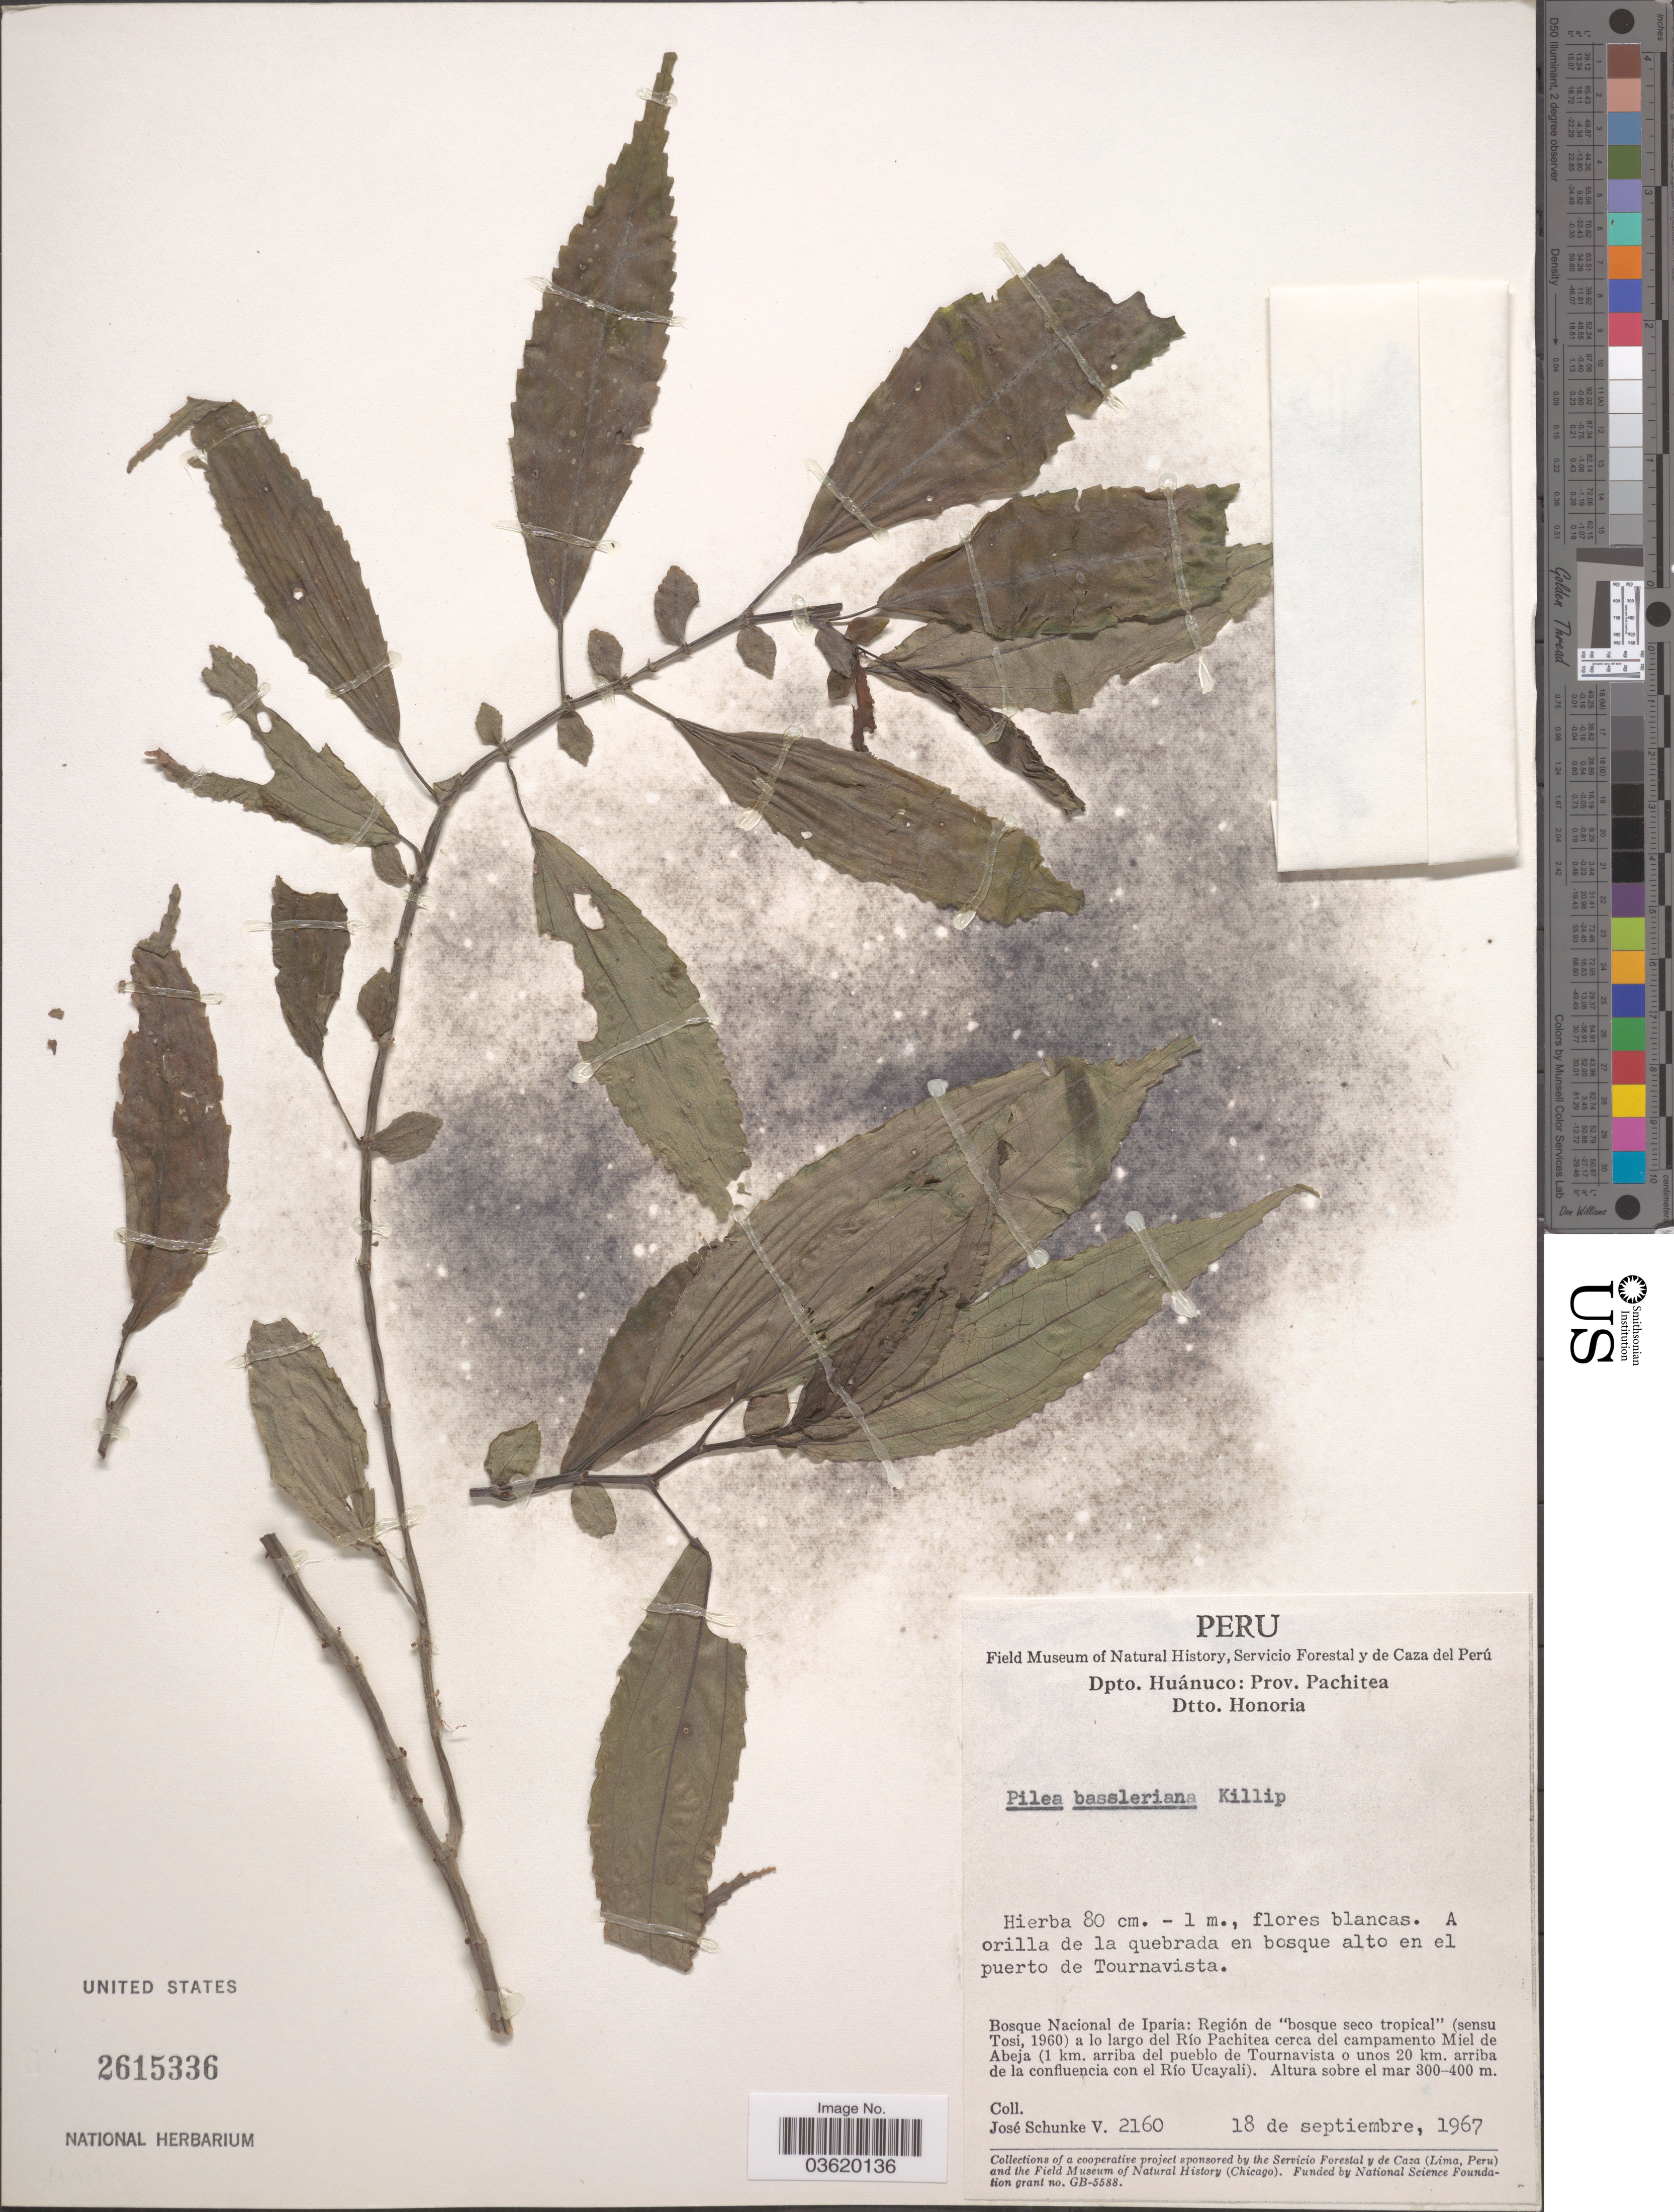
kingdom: Plantae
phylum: Tracheophyta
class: Magnoliopsida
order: Rosales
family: Urticaceae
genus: Pilea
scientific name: Pilea bassleriana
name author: Killip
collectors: J. Schunke Vigo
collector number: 2160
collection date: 1967-09-18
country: Peru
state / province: Huánuco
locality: Dpto. Huánuco: Prov. Pachitea. Dtto. Honoria. En bosque alto en el puerto de Tournavista. Bosque Nacional de Iparia Región de "bosque seco tropical" (sensu Tosi, 1960) a lo largo del Río Pachitea cerca del campamento Miel de Abeja (1 km. arriba del pueblo de Tournavista o unos 20 km. arriba de la confluencia con el Río Ucayali).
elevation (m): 300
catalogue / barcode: US 2615336